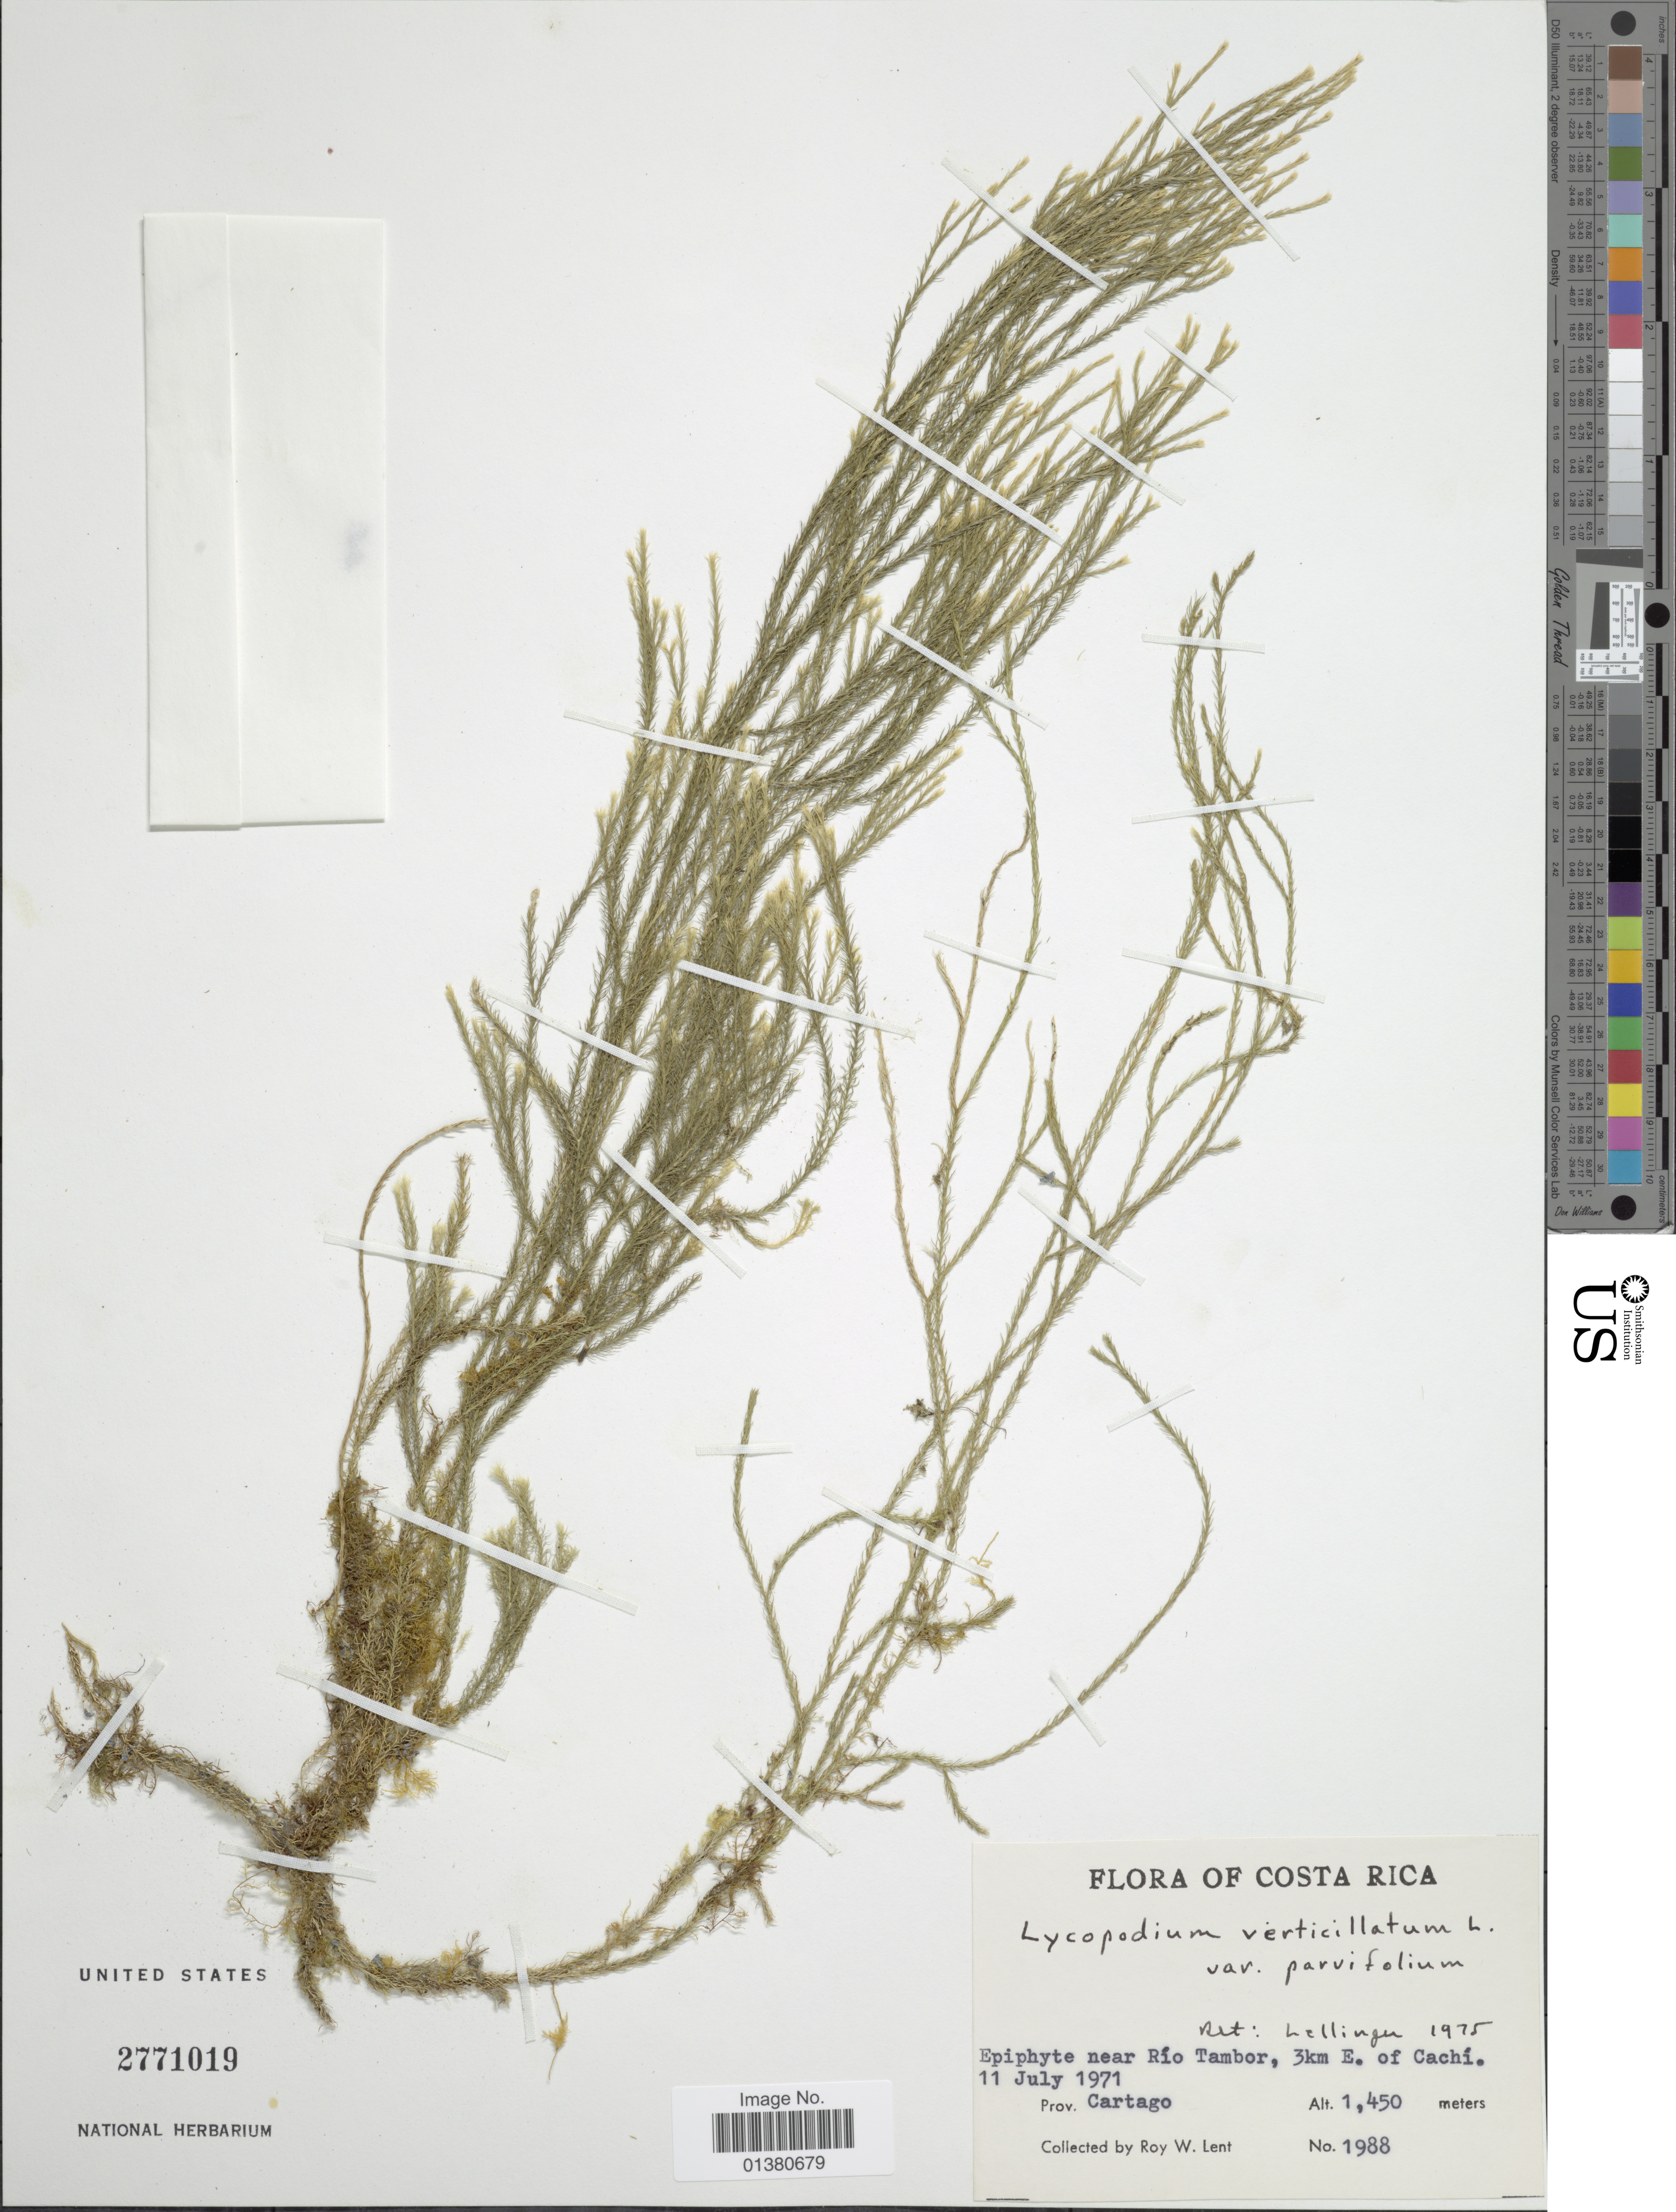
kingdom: Plantae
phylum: Tracheophyta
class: Lycopodiopsida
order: Lycopodiales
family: Lycopodiaceae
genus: Phlegmariurus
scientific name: Phlegmariurus curvifolius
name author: (Kunze) B. Øllg.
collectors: R. W. Lent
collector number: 1988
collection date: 1971-07-11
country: Costa Rica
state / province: Cartago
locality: Near Rio Tambor, 3km E of Cachi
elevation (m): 1450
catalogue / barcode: US 2771019